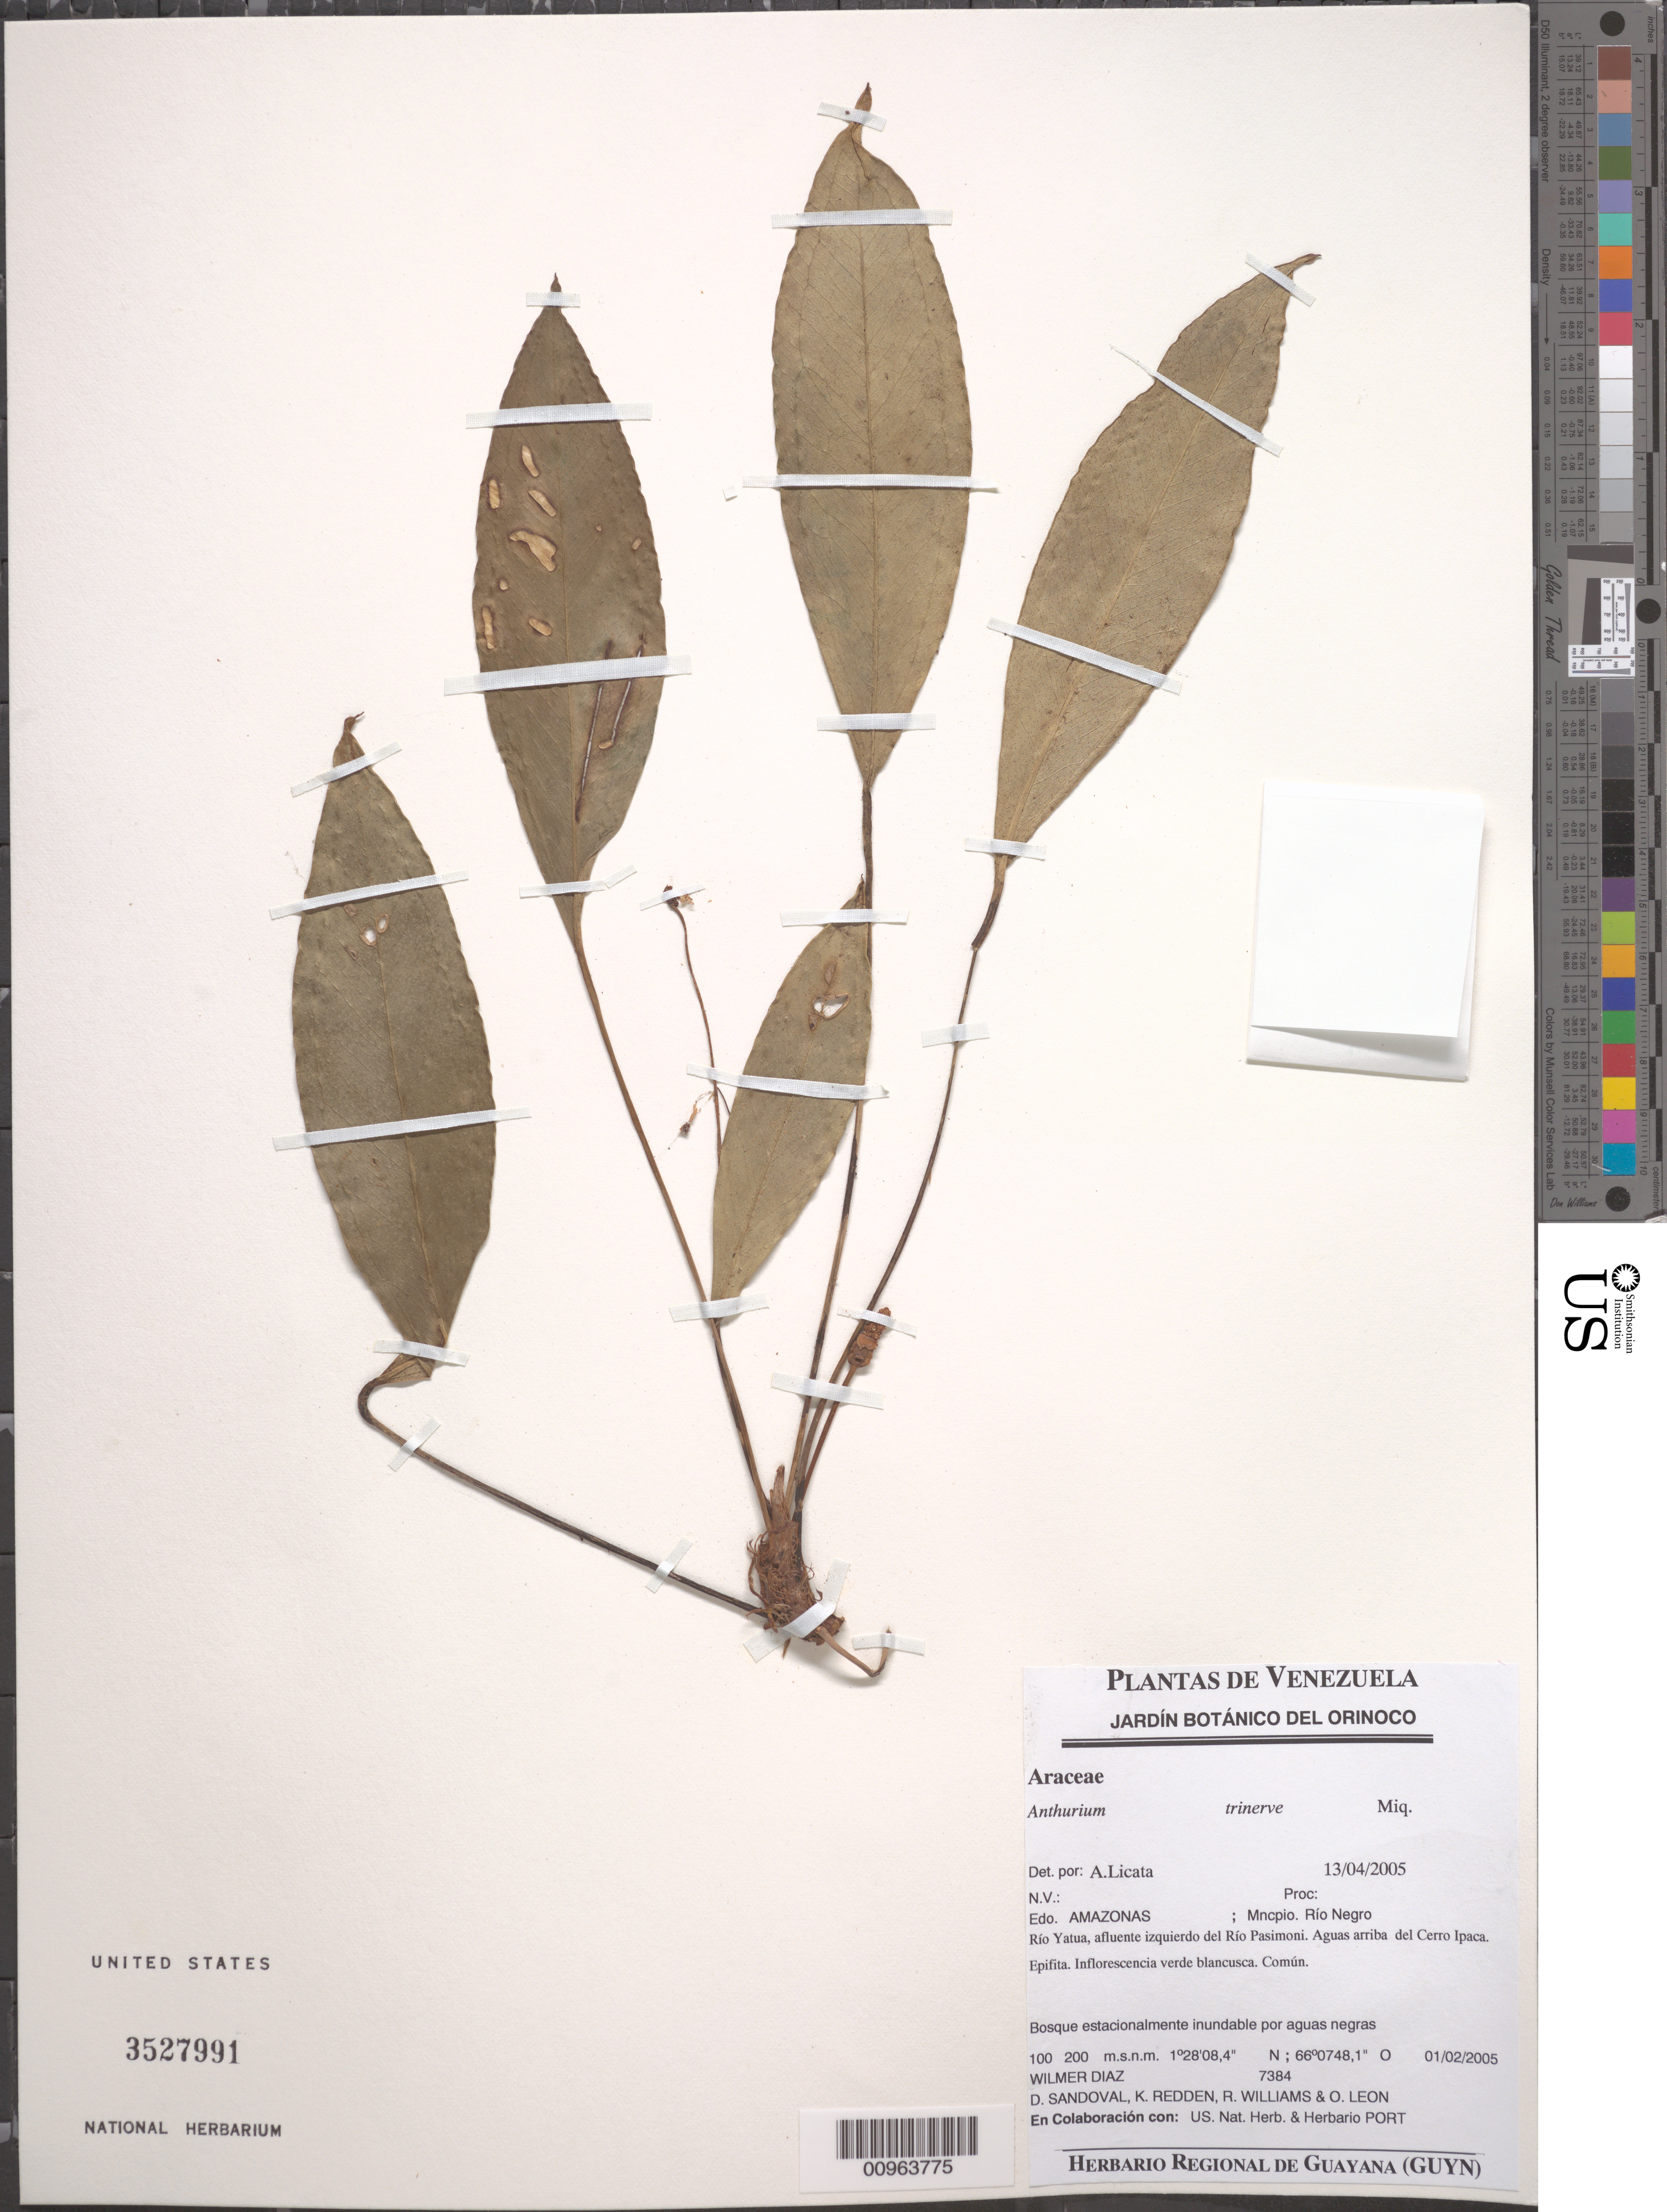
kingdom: Plantae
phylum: Tracheophyta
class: Liliopsida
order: Alismatales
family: Araceae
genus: Anthurium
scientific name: Anthurium trinerve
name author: Miq.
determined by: Licata, A., (PORT), Univ. Nac. Exp. de los Llanos Ezequiel Zamora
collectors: W. Díaz P., D. Sandoval, K. M. Redden, R. Williams & O. León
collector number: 7384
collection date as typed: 1-Feb-05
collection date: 2005-02-01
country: Venezuela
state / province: Amazonas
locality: Mun. Río Negro, Río Yatua, afluente izquierdo del rio Pasimoni. Aguas arriba del Cerro Ipaca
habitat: Bosque estacionalmente inundable por aguas negras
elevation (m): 100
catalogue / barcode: US 3527991